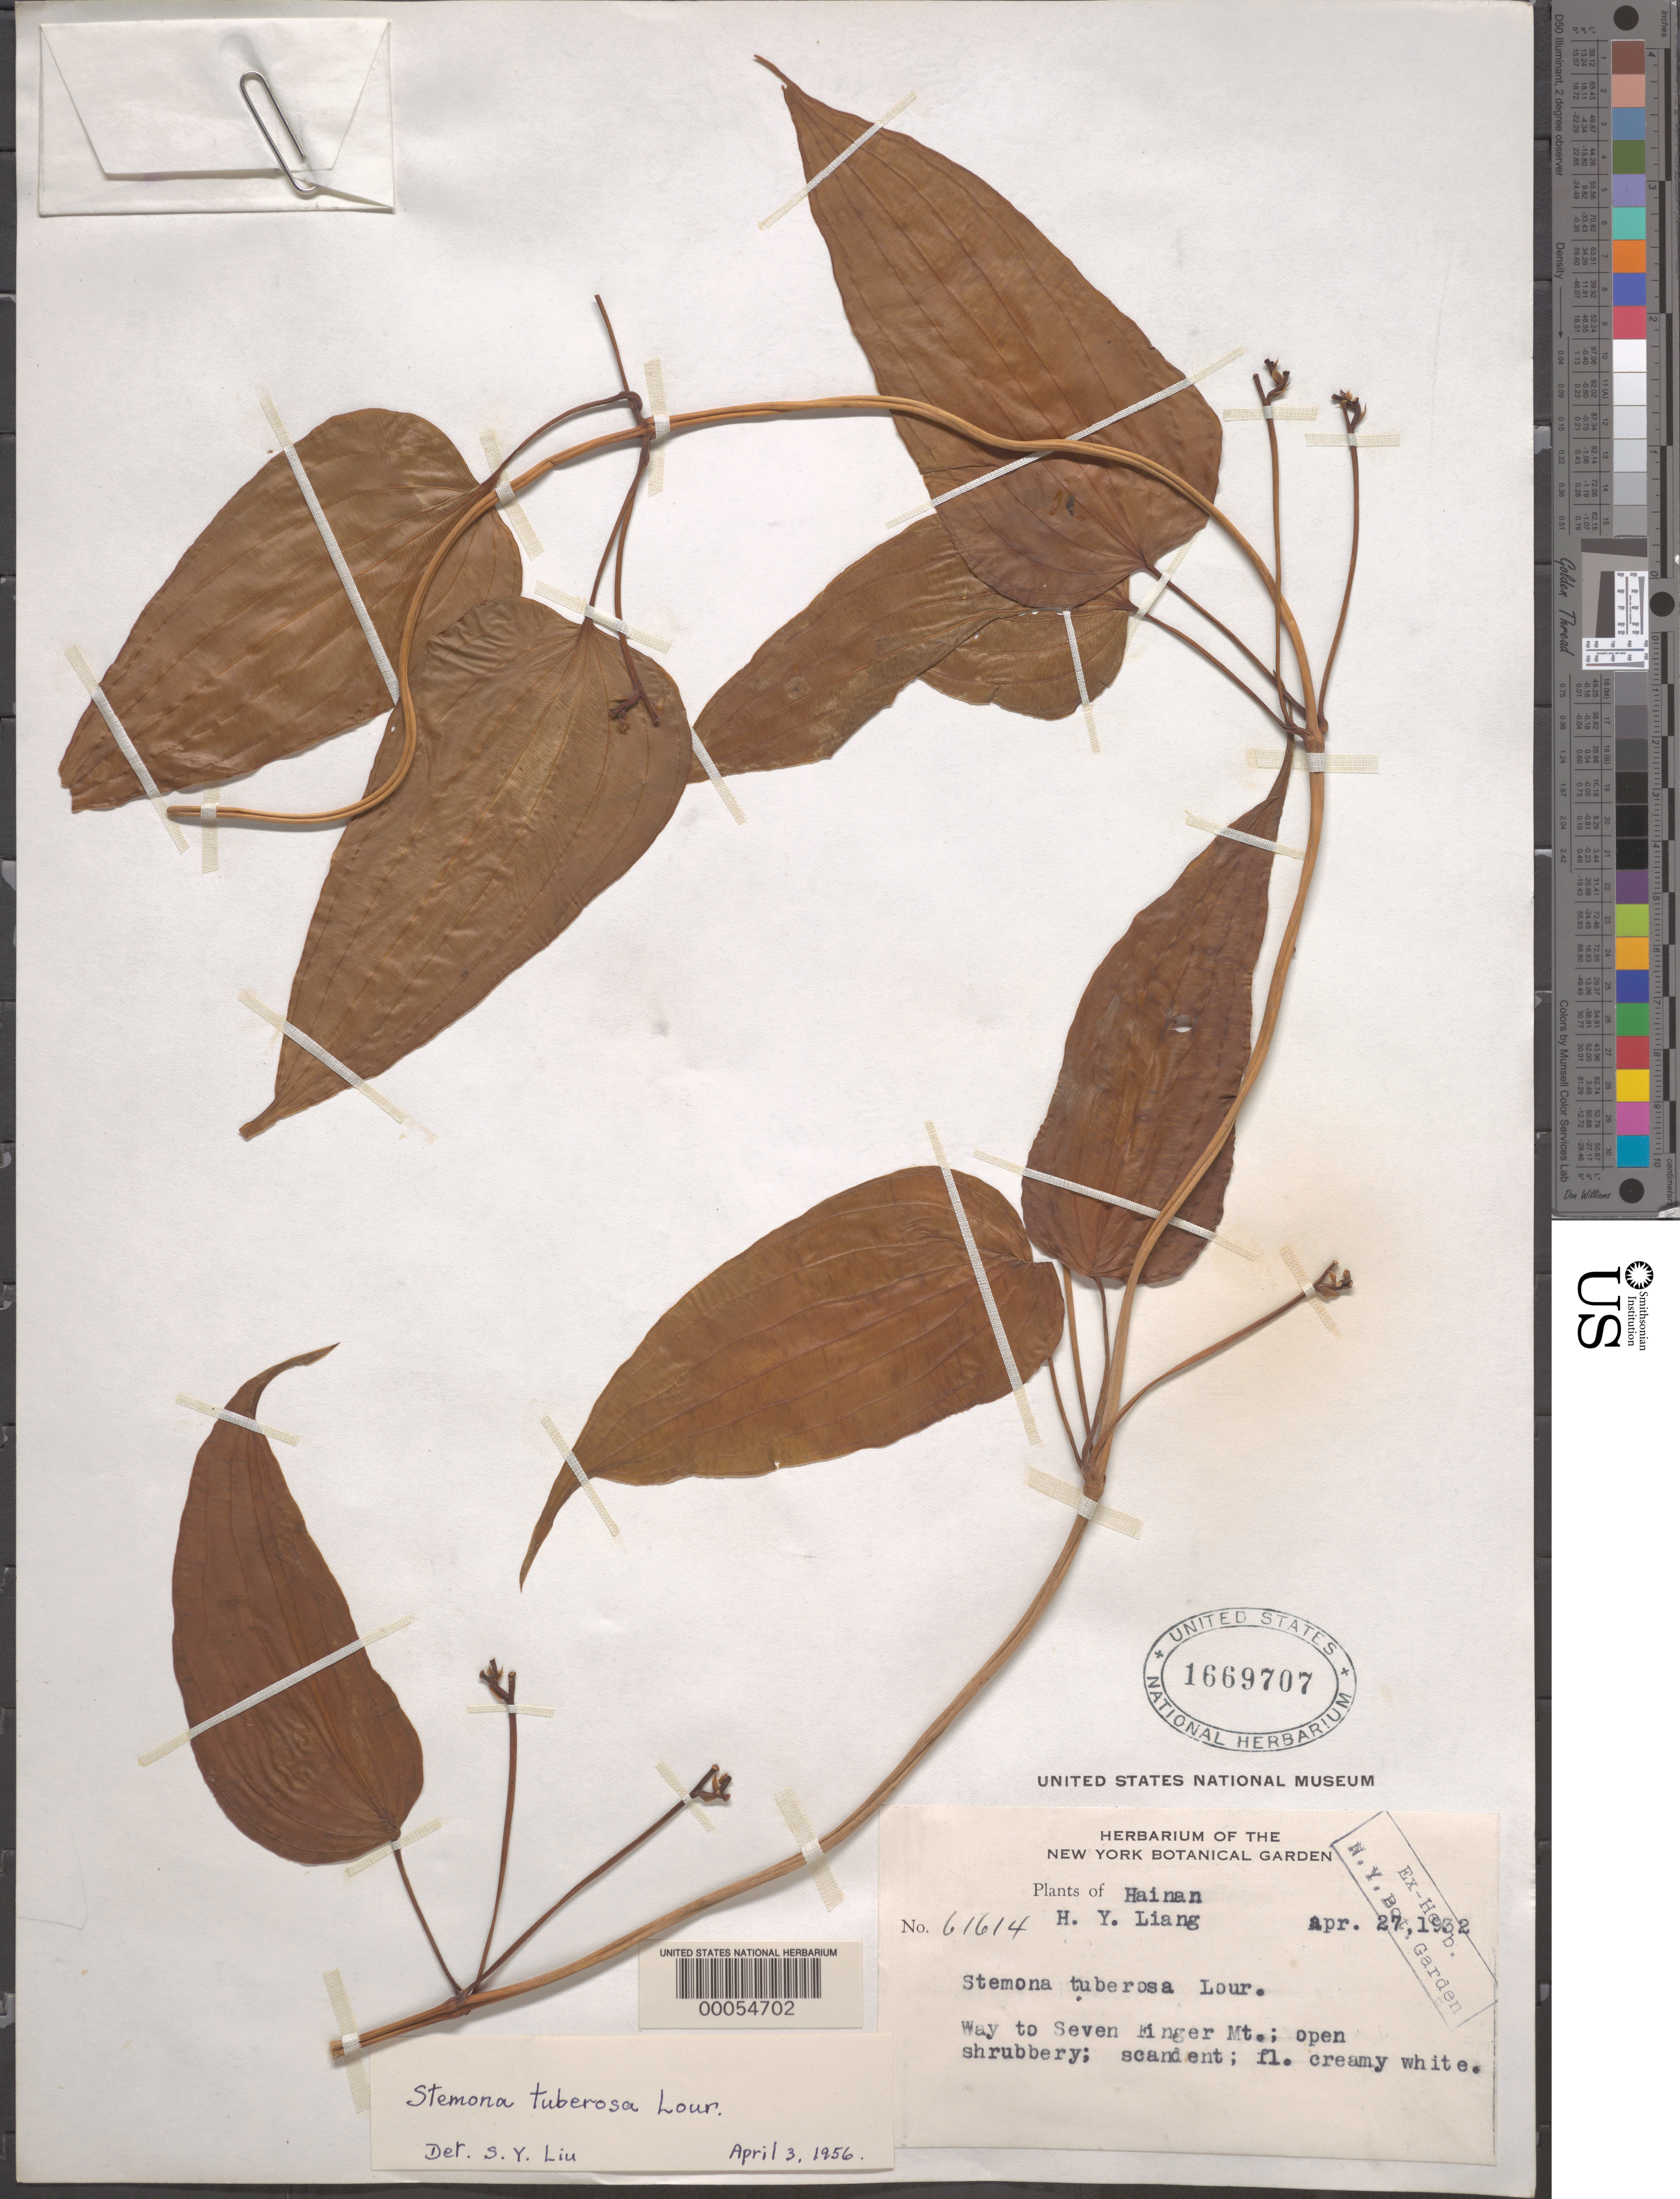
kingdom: Plantae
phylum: Tracheophyta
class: Liliopsida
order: Pandanales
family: Stemonaceae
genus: Stemona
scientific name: Stemona tuberosa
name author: Lour.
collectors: H. Y. Liang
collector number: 61614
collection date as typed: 27 Apr 1932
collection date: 1932-04-27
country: China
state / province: Hainan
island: Hainan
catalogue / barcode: US 1669707